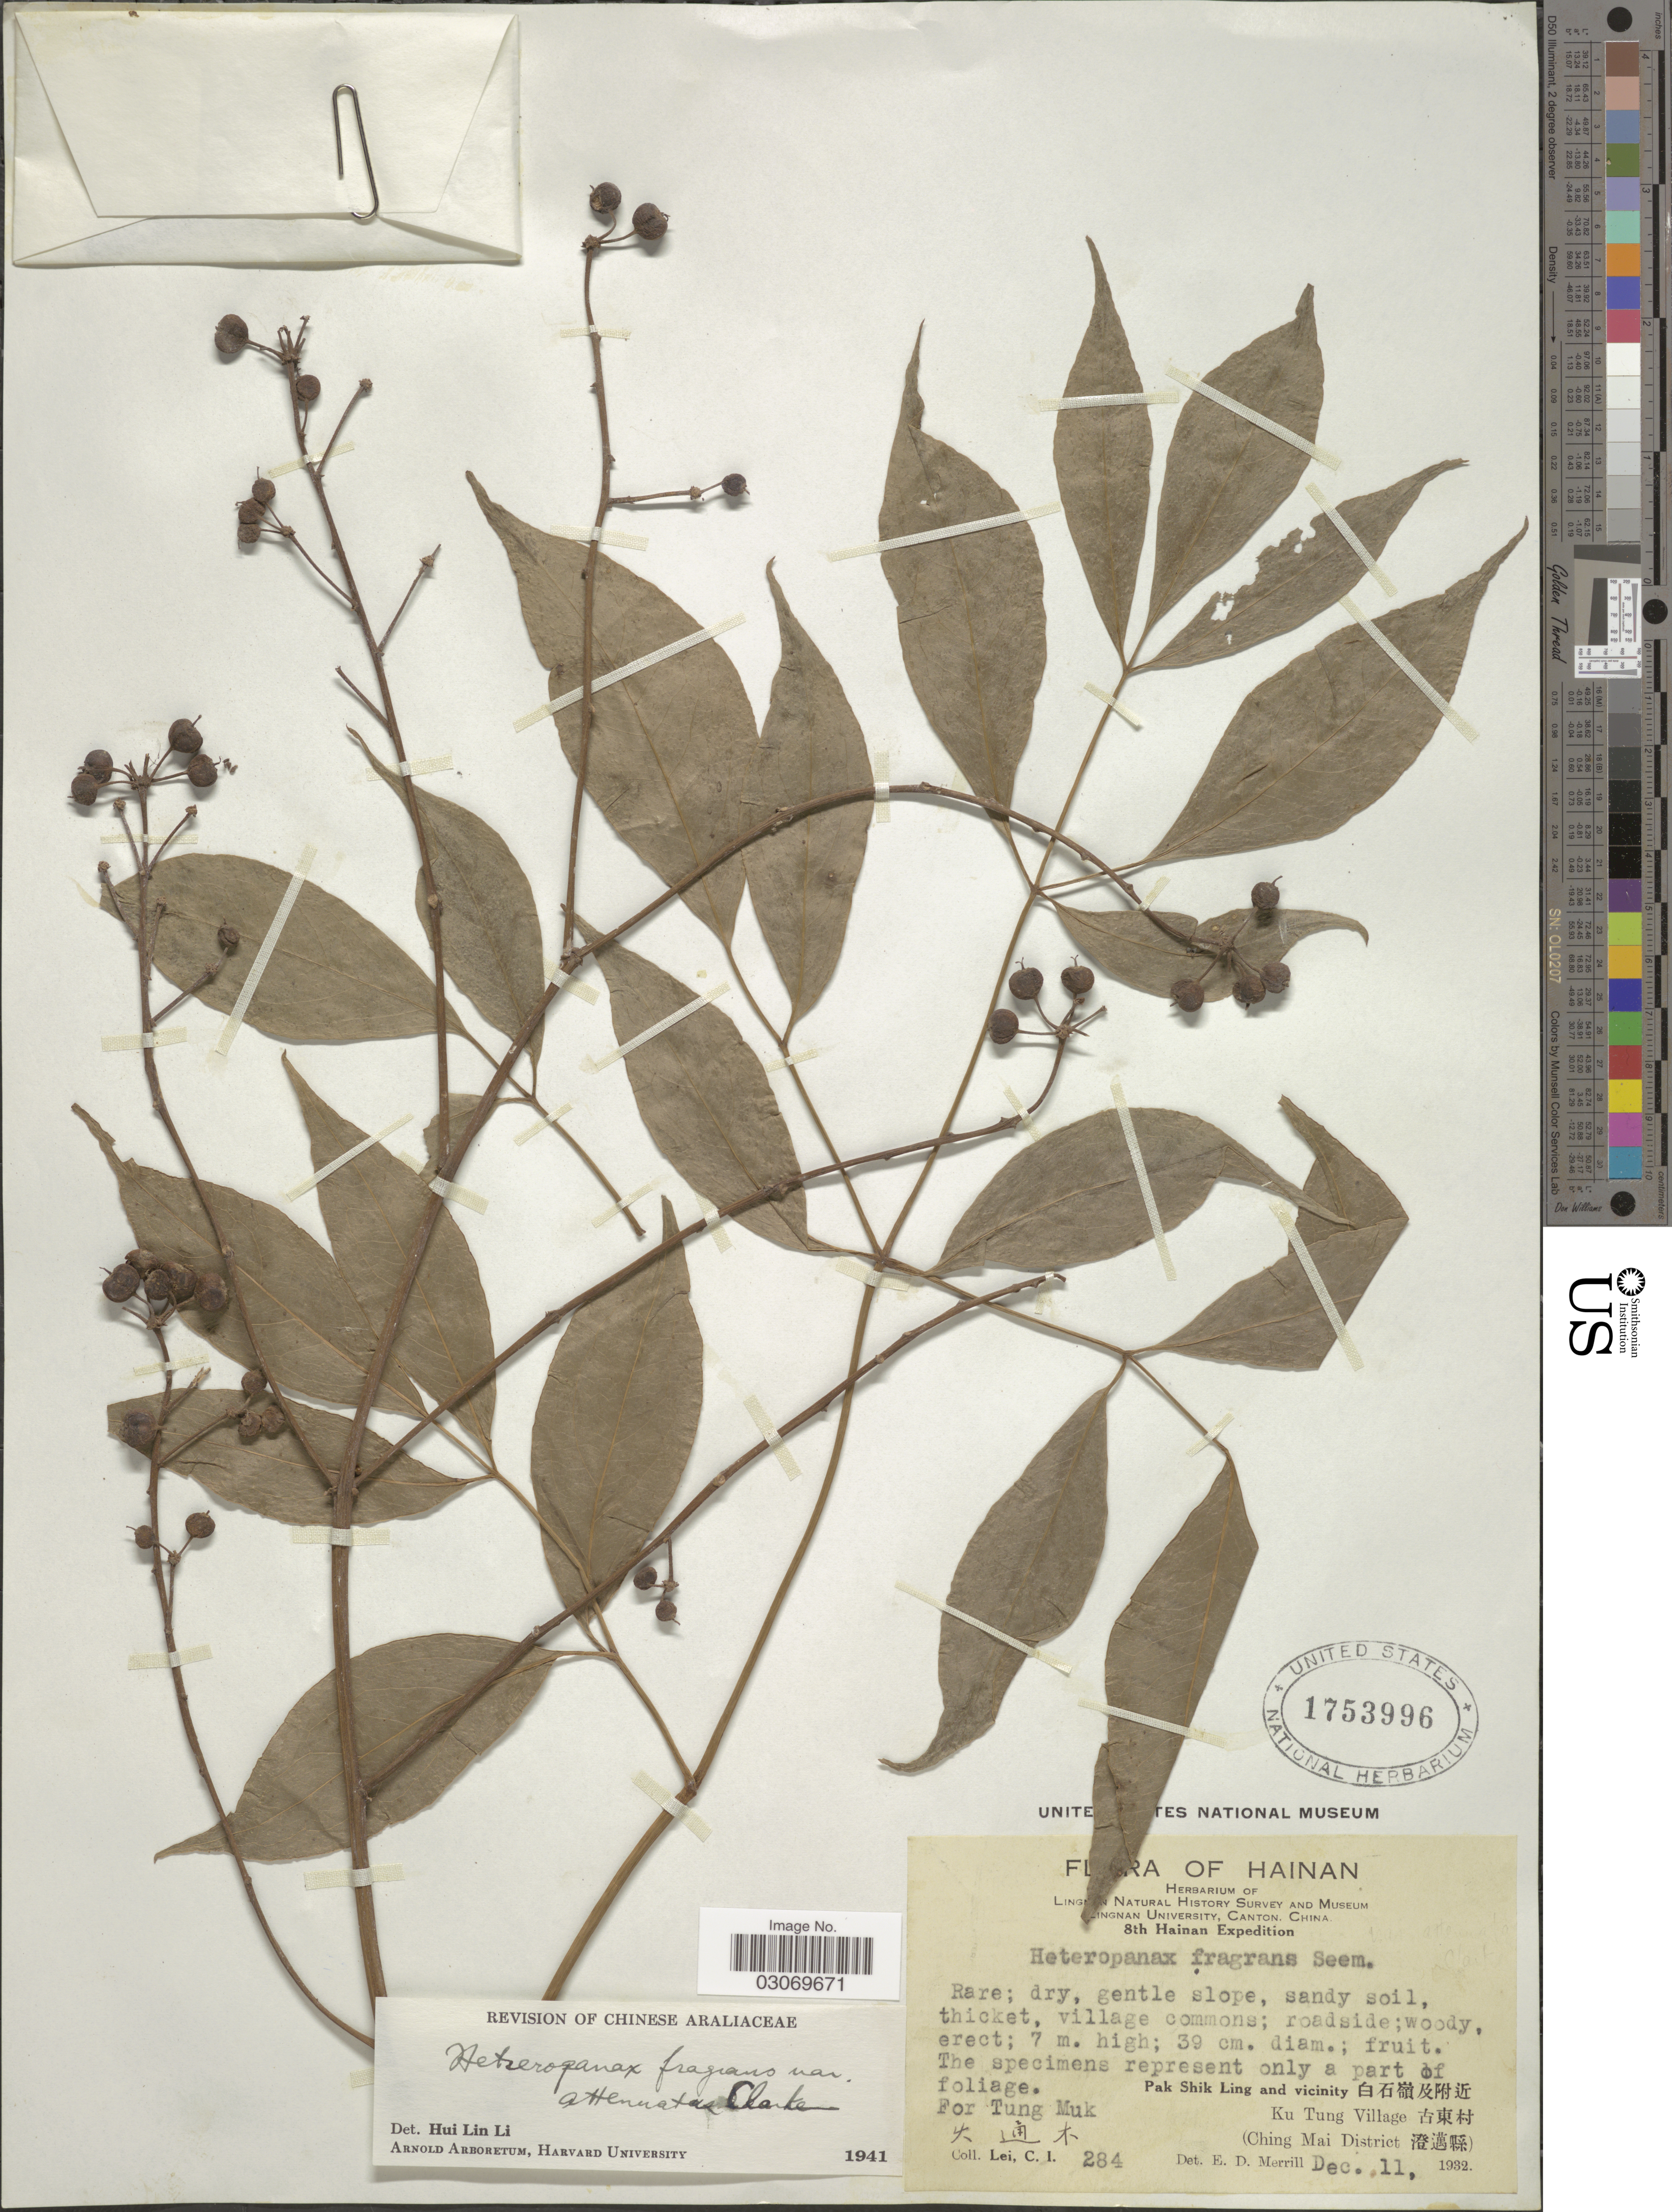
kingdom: Plantae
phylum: Tracheophyta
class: Magnoliopsida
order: Apiales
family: Araliaceae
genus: Heteropanax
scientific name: Heteropanax fragrans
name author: (Roxb.) Seem.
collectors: C. I. Lei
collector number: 284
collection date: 1932-12-11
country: China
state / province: Hainan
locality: For Tung Muk, Pak Shik Ling and vicinity, Ku Tung Village (Ching Mai District).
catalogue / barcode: US 1753996